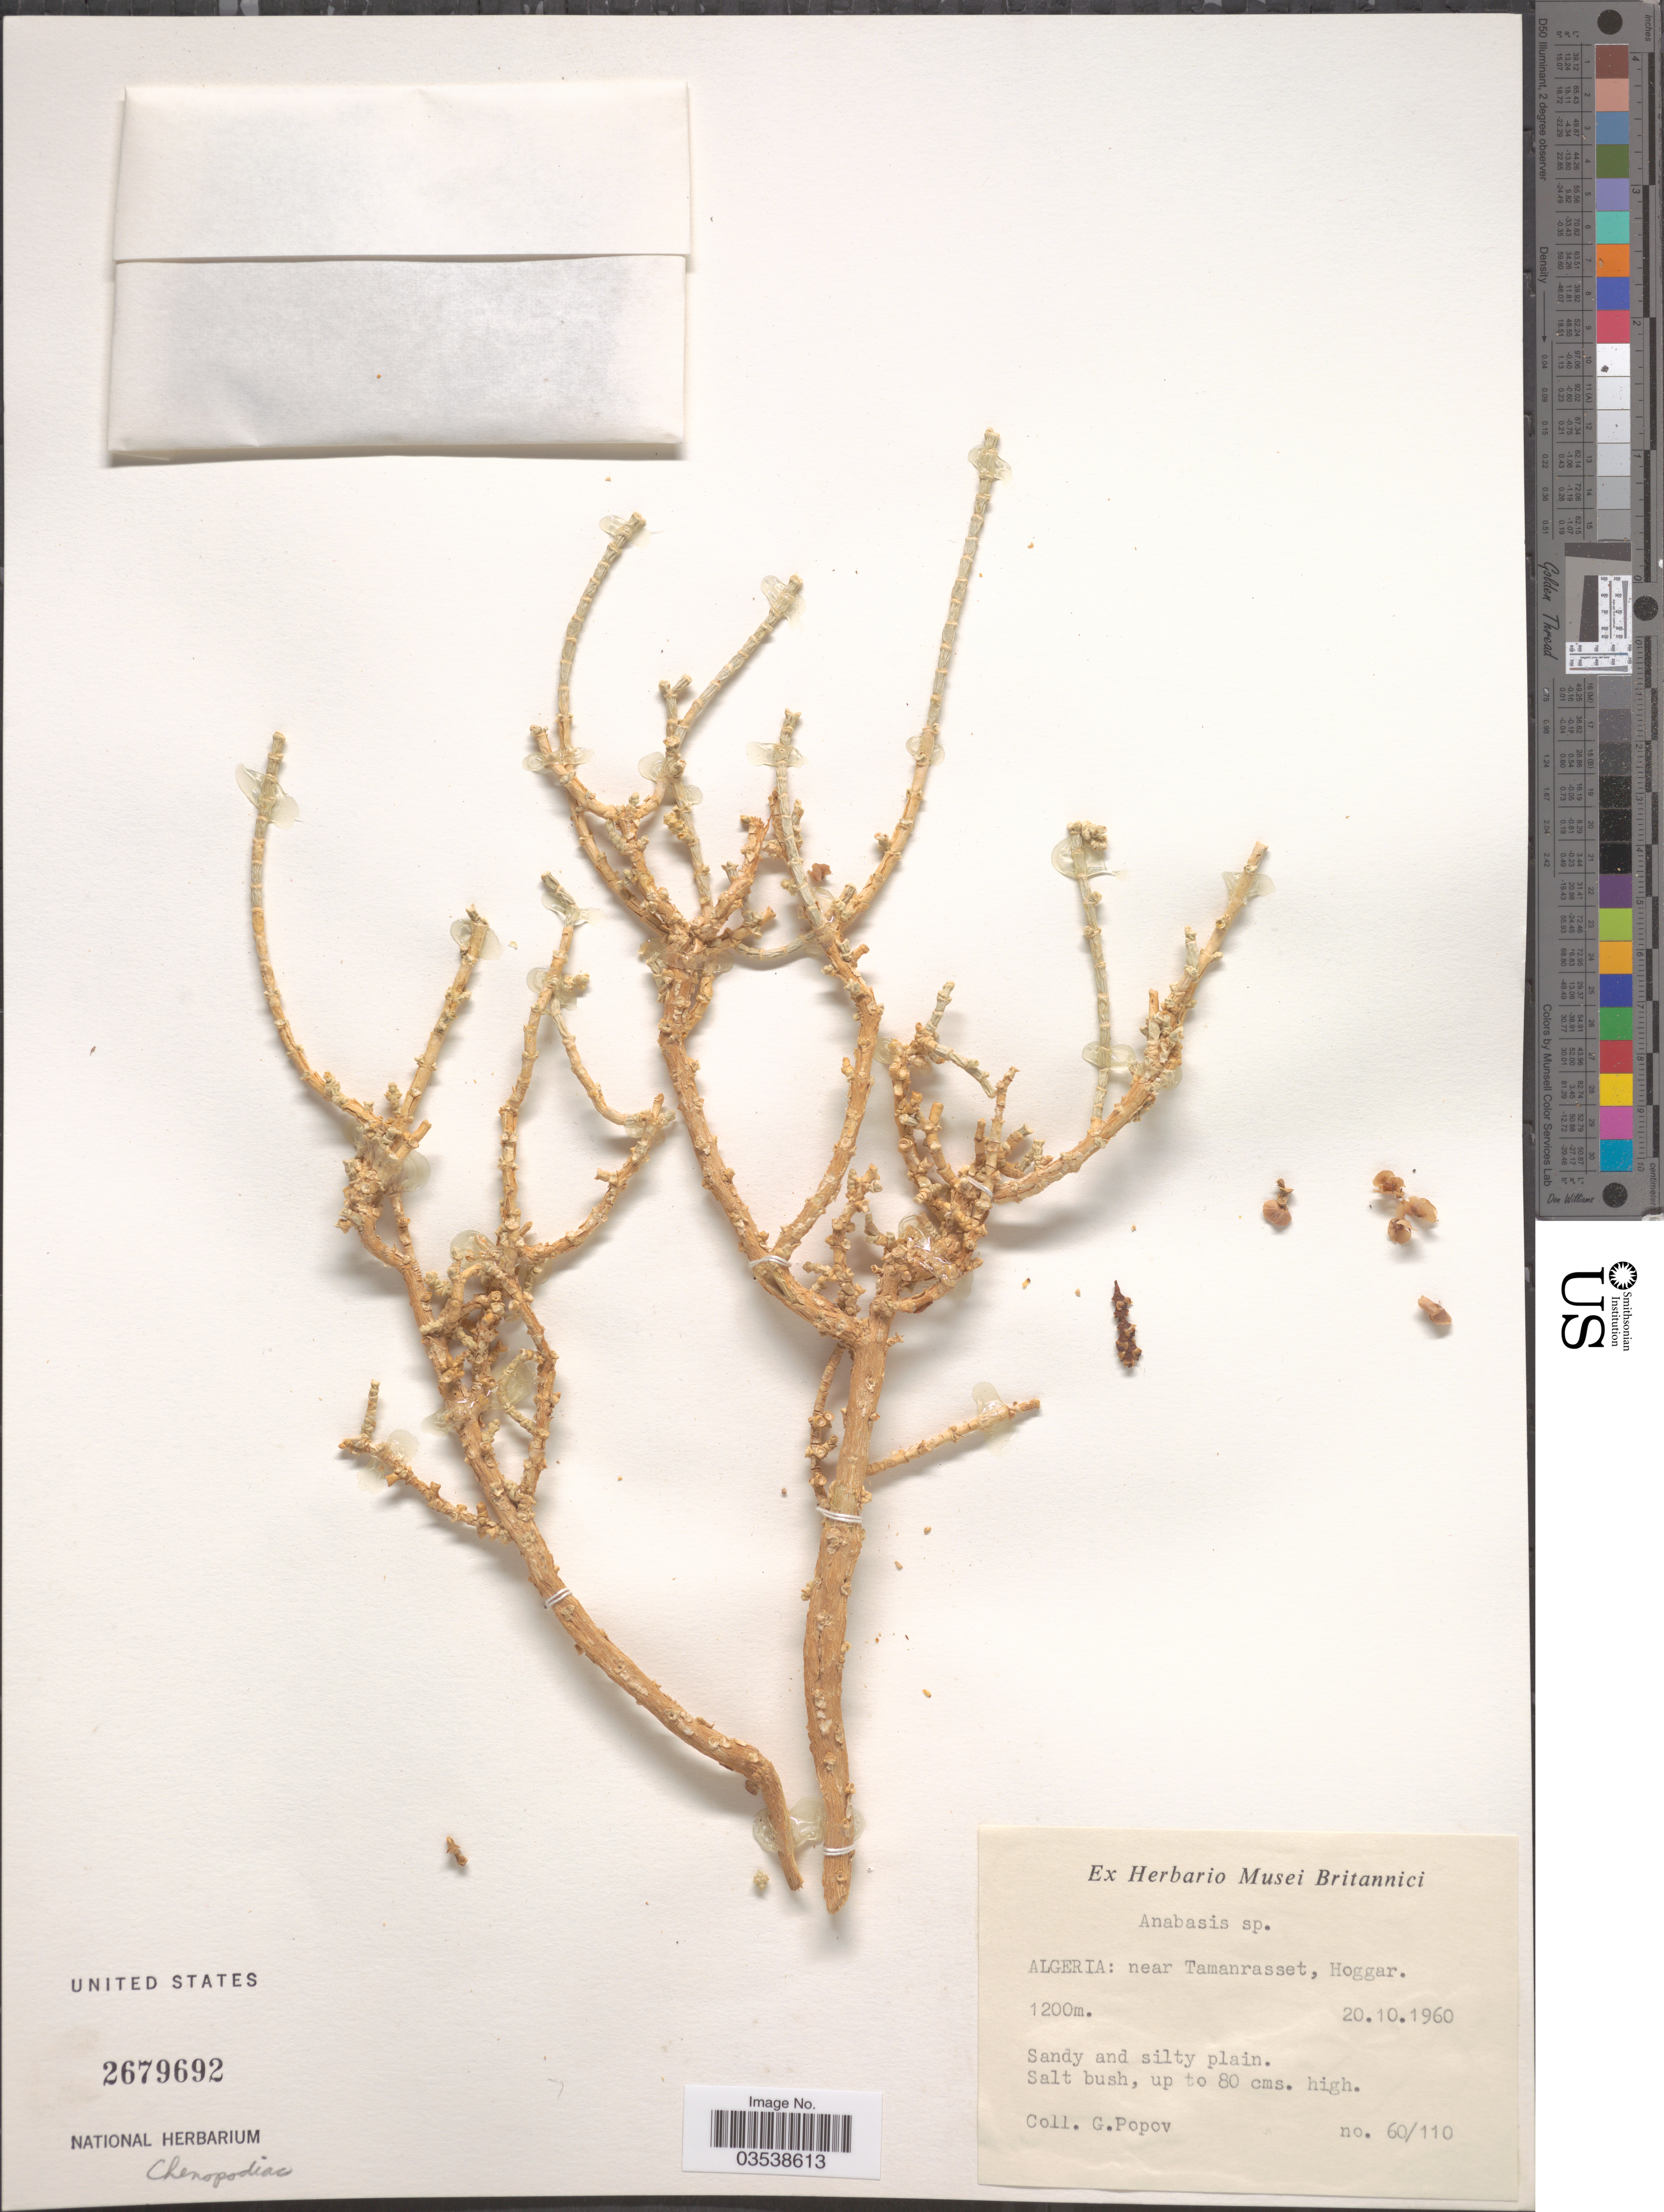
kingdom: Plantae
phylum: Tracheophyta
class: Magnoliopsida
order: Caryophyllales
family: Amaranthaceae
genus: Anabasis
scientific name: Anabasis sp.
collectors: G. Popov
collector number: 60/110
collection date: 1960-10-20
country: Algeria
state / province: Tamanghasset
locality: Near Tamanrasset, Hoggar.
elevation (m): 1200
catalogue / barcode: US 2679692